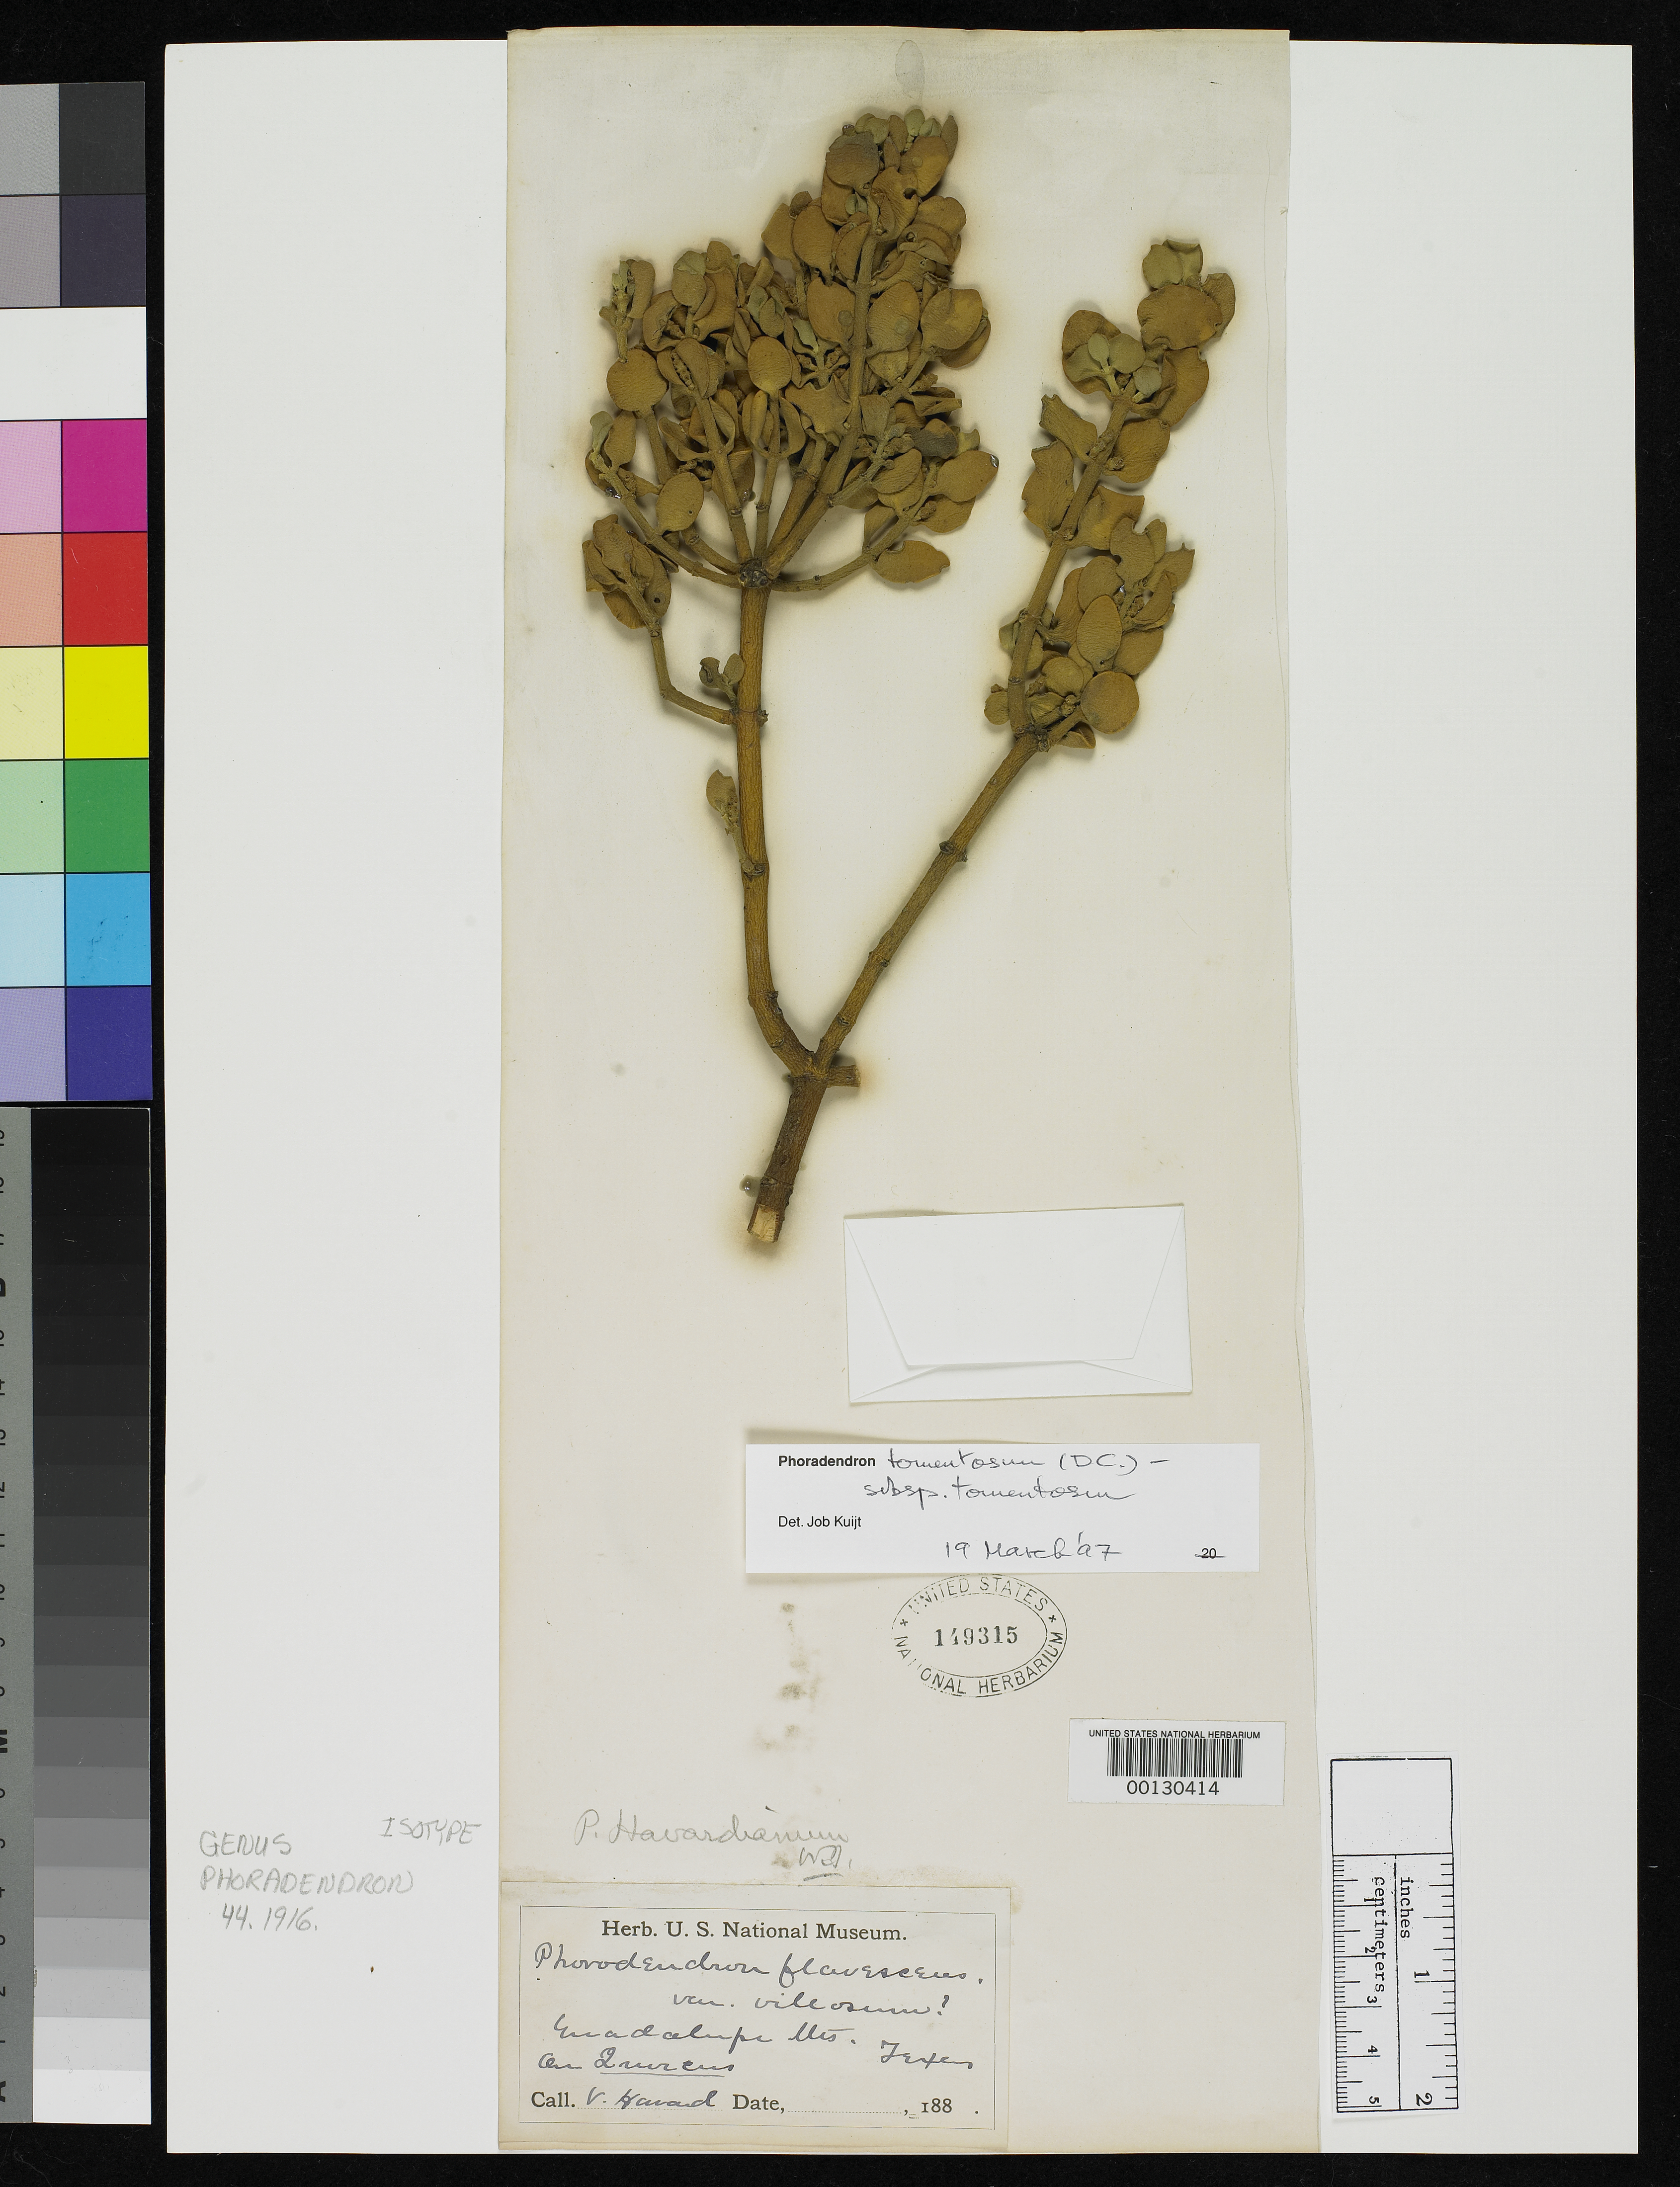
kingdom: Plantae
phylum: Tracheophyta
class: Magnoliopsida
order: Santalales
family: Viscaceae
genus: Phoradendron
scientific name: Phoradendron havardianum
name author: Trel.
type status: Isotype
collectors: V. Havard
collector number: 82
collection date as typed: Oct 1881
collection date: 1881-10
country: United States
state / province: Texas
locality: Guadalupe Mts.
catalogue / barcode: US 149315